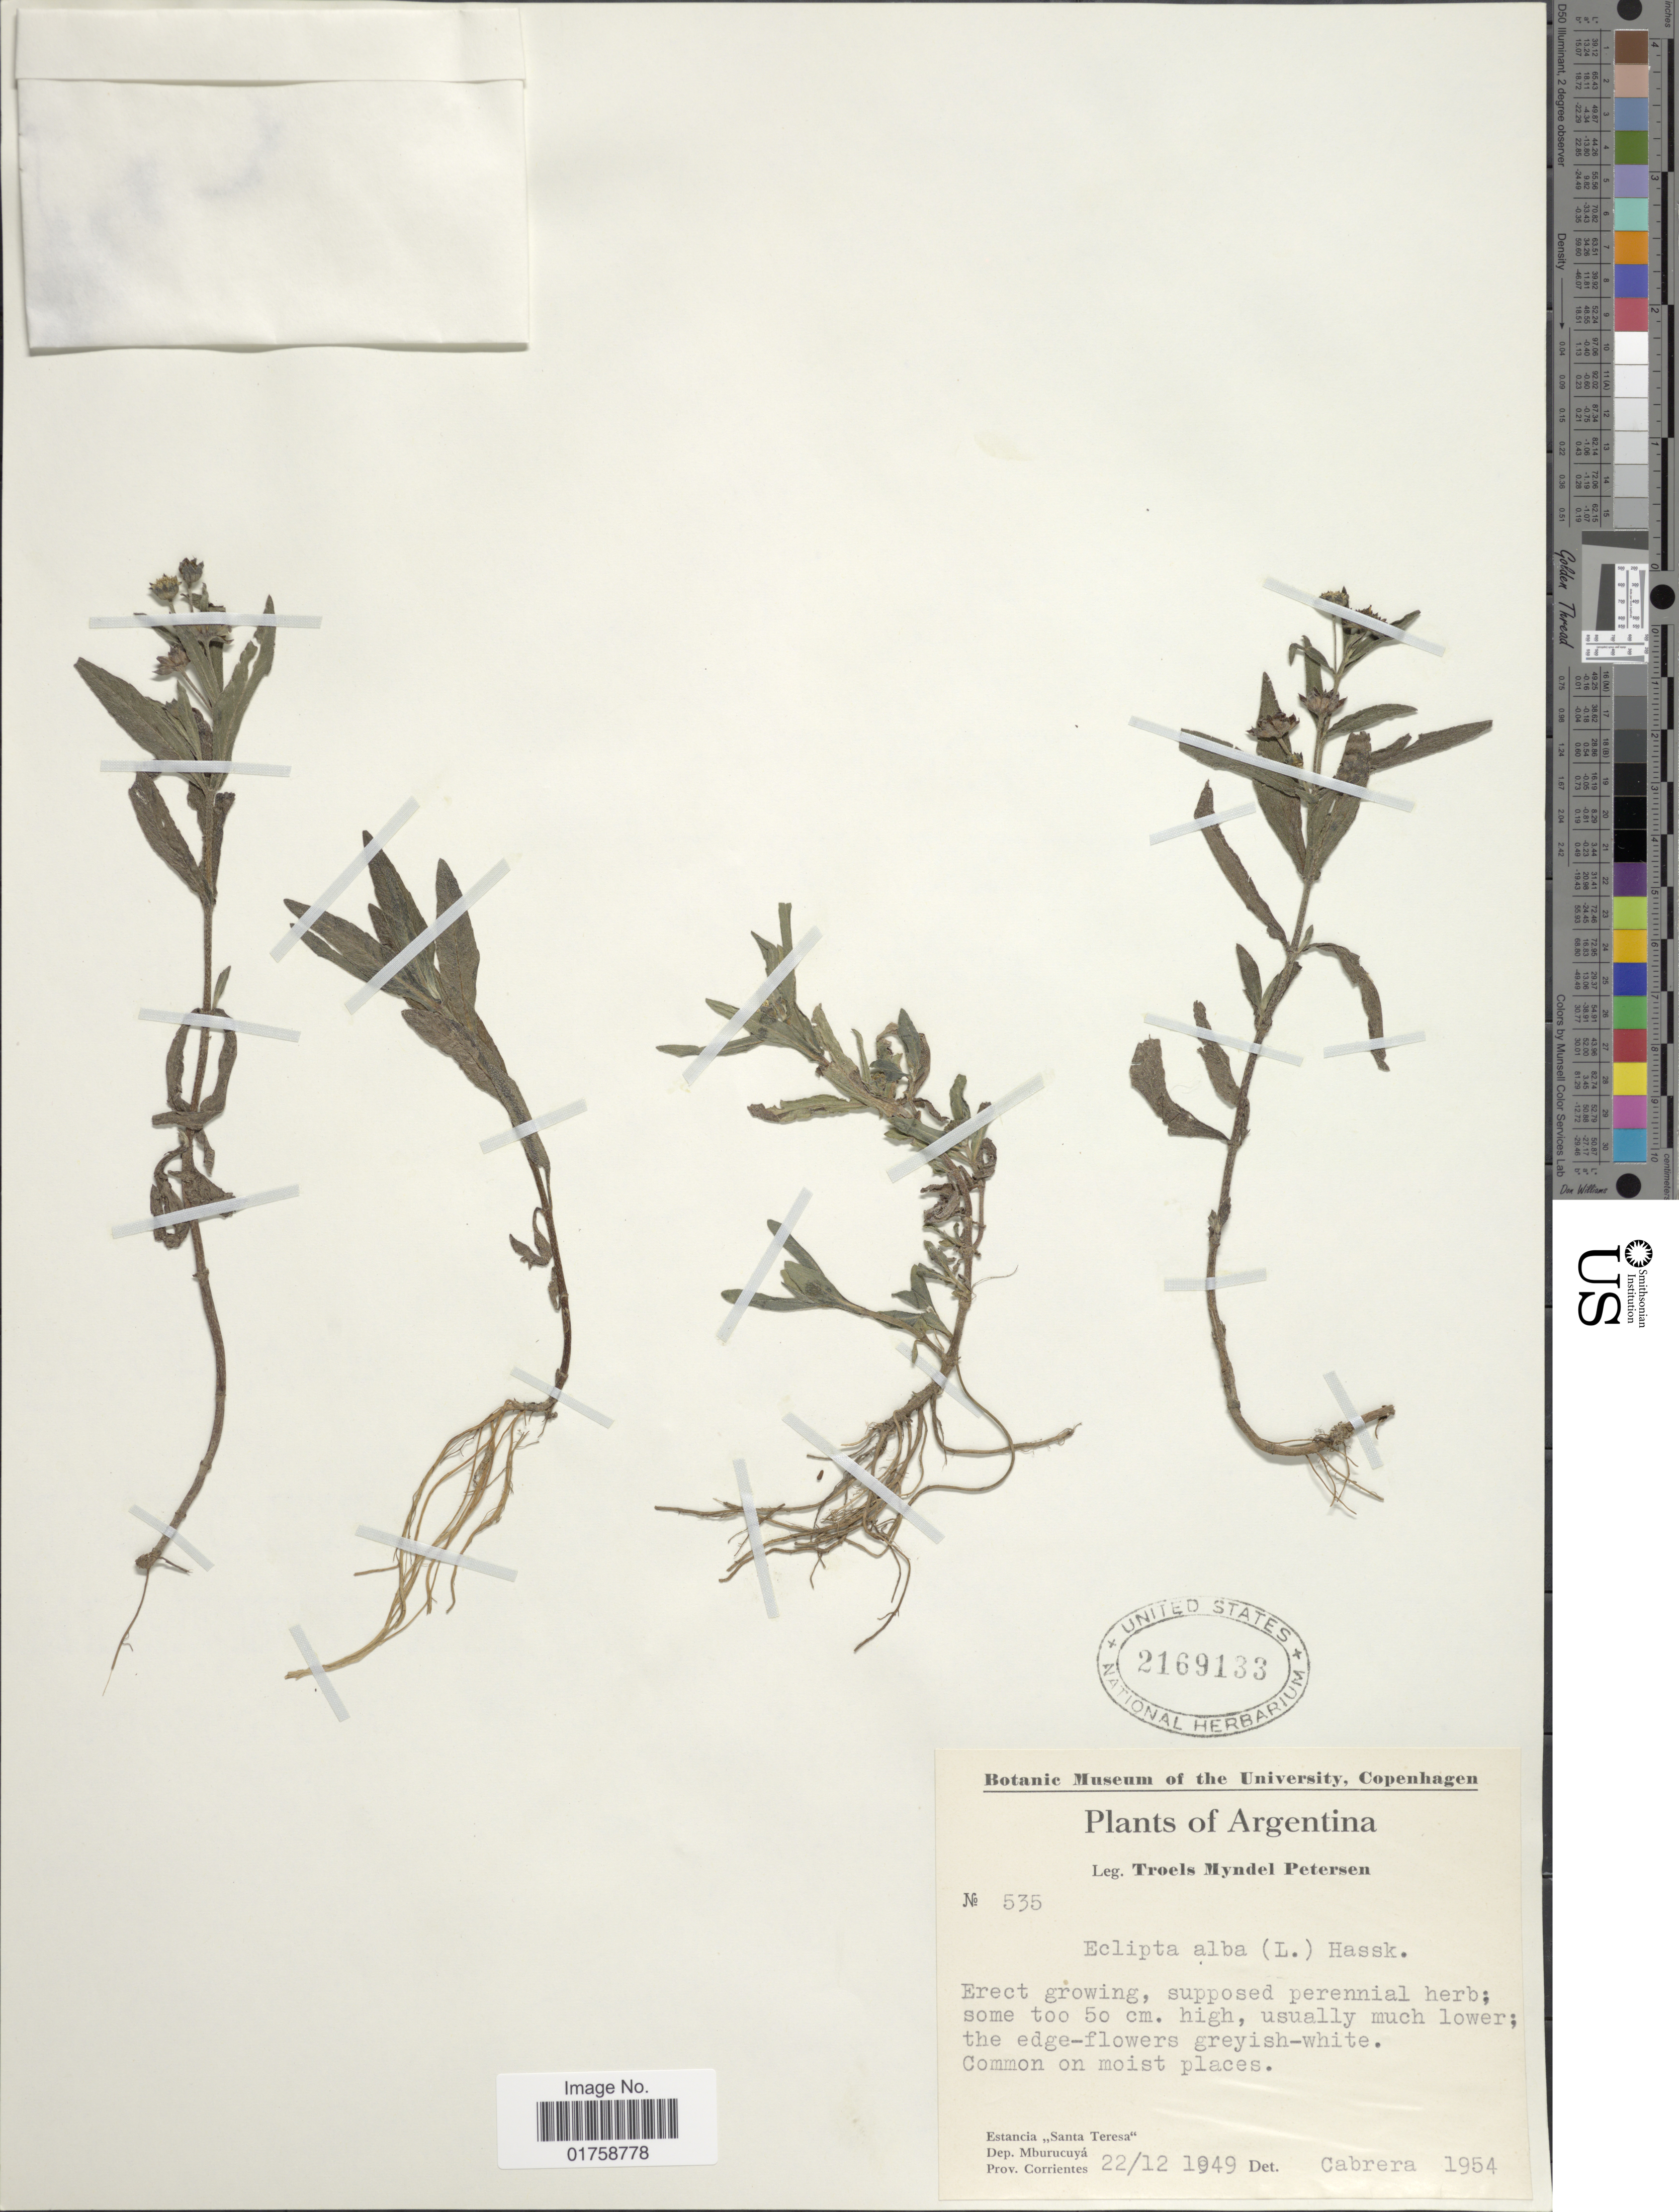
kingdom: Plantae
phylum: Tracheophyta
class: Magnoliopsida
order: Asterales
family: Asteraceae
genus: Eclipta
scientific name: Eclipta alba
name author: (L.) Hassk.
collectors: T. M. Petersen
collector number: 535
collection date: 1949-12-22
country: Argentina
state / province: Corrientes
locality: Estancia "Santa Teresa" Dep. Mburucuya. Prov. Corrientes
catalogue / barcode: US 2169133